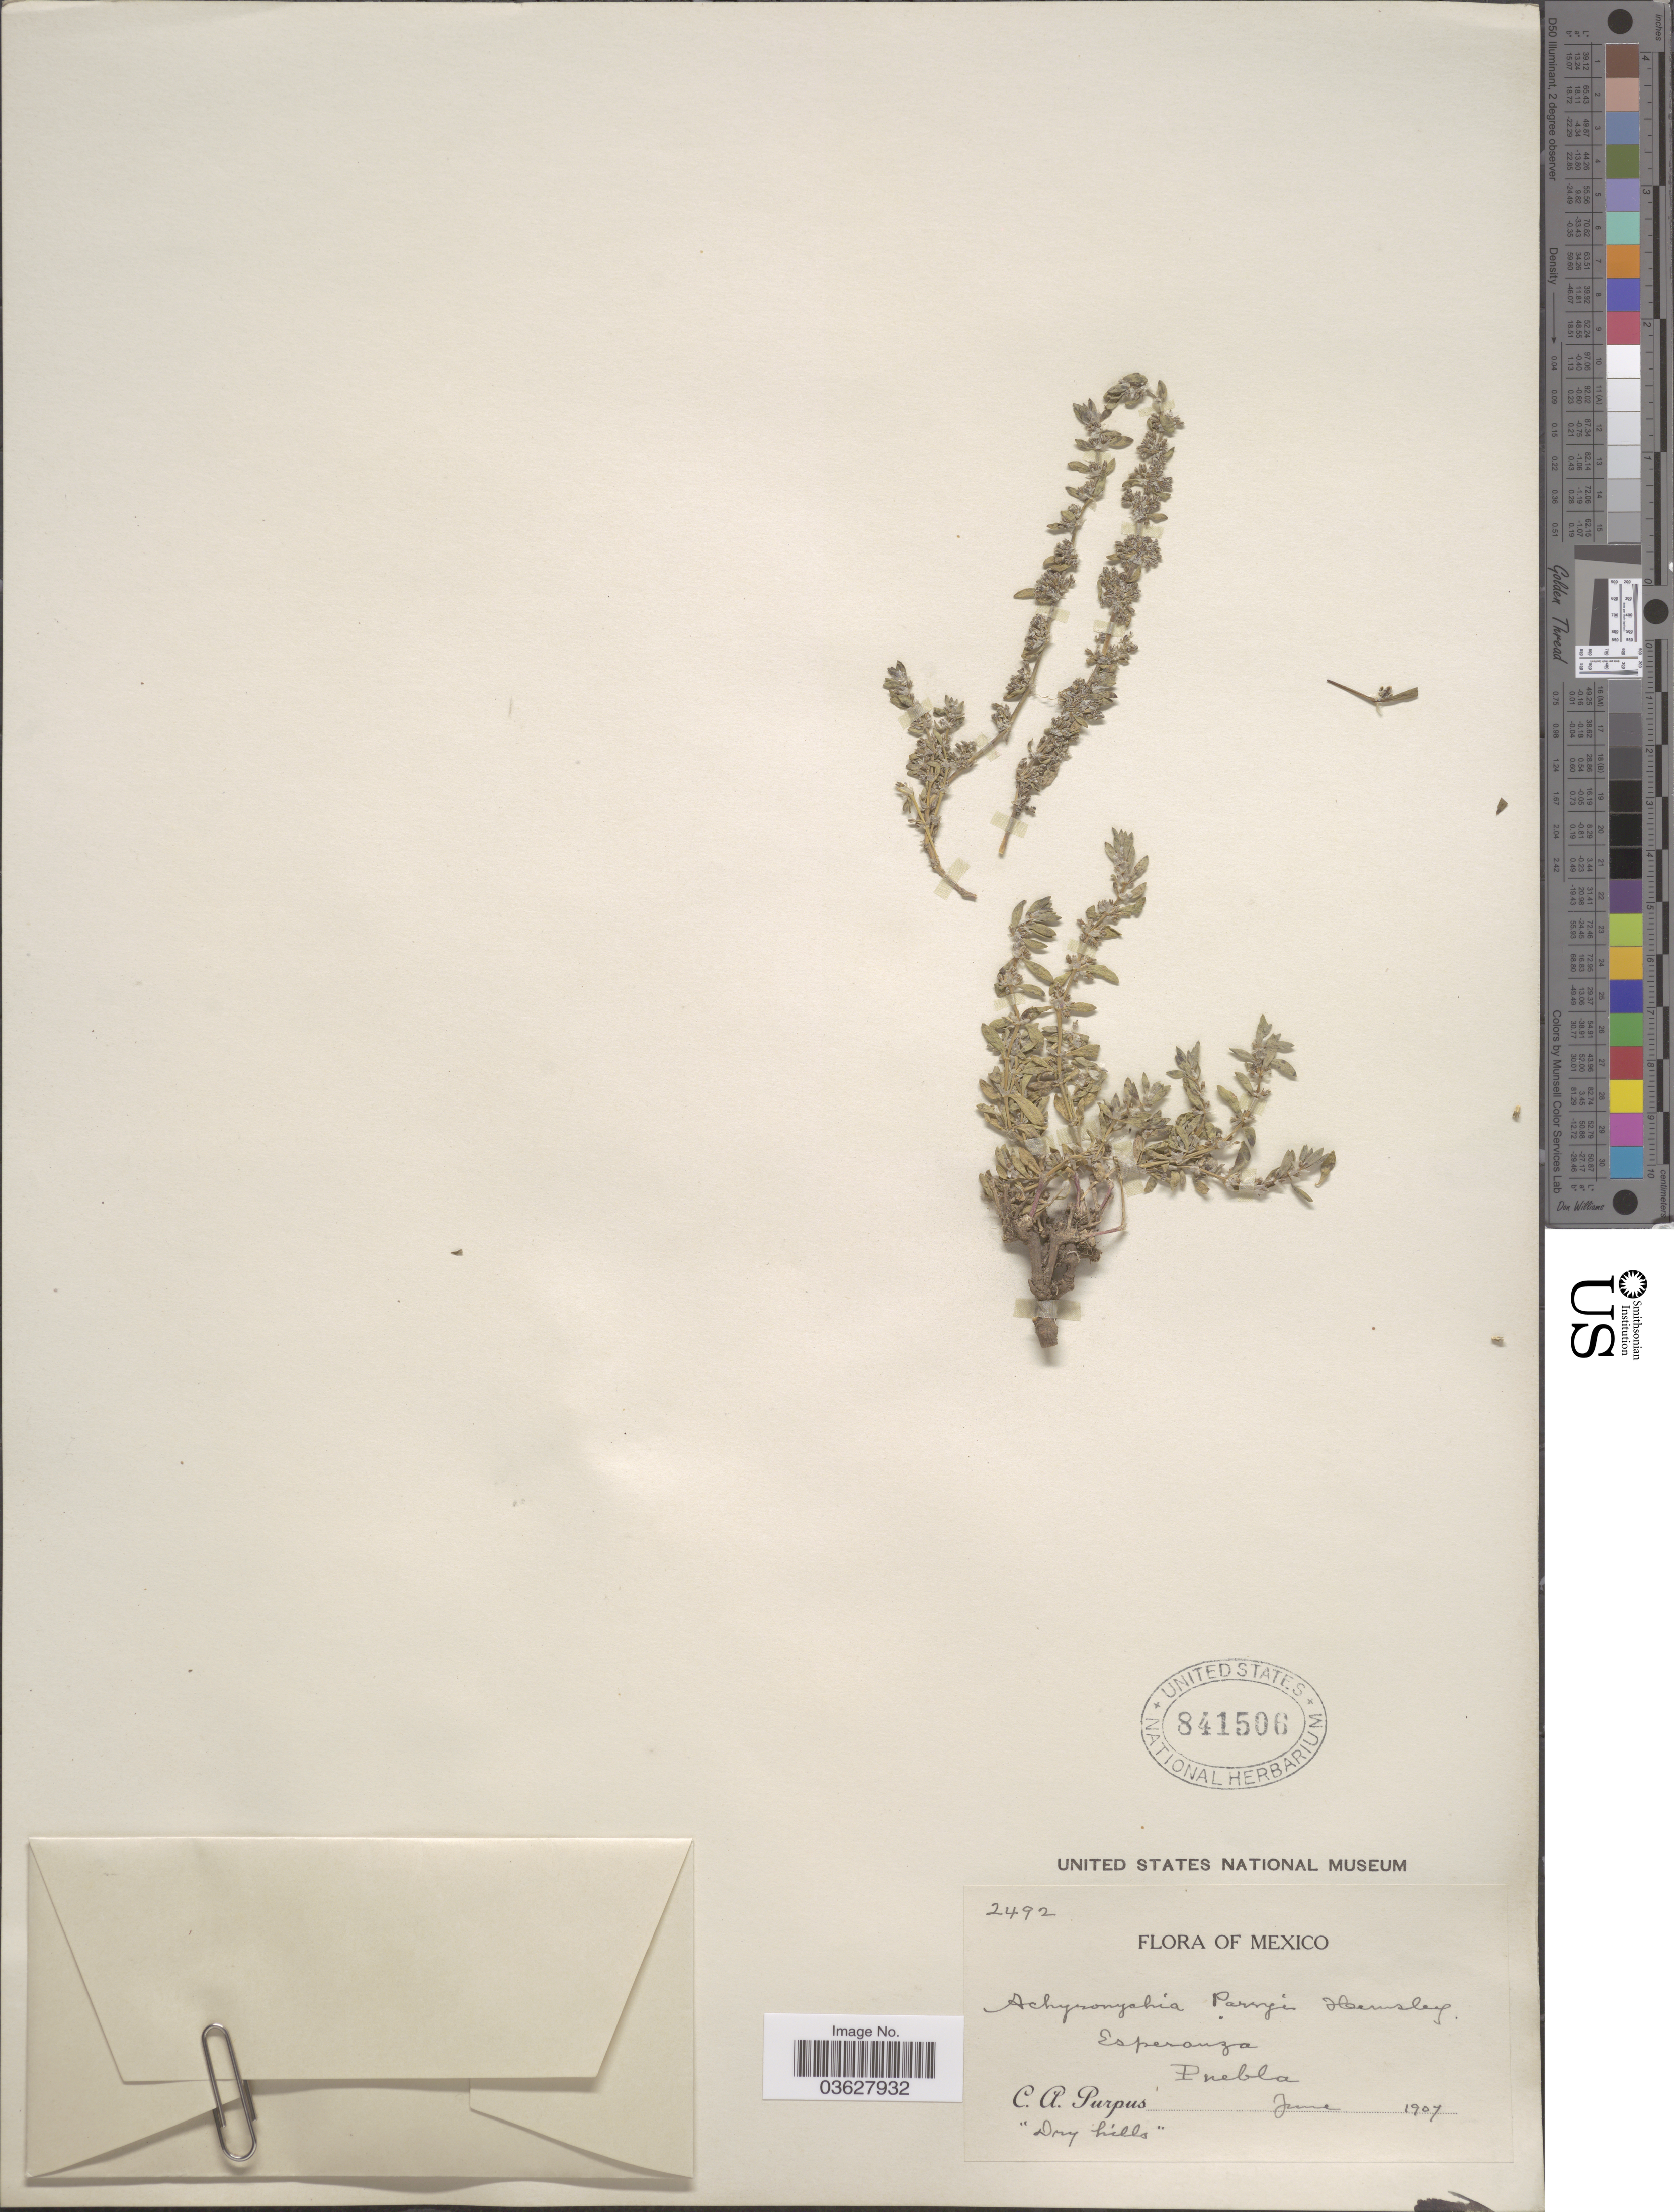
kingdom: Plantae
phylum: Tracheophyta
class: Magnoliopsida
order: Caryophyllales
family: Caryophyllaceae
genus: Achyronychia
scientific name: Achyronychia parryi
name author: Hemsl.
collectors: C. A. Purpus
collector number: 2492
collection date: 1907-06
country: Mexico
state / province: Puebla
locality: Esperanza.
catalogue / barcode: US 841506